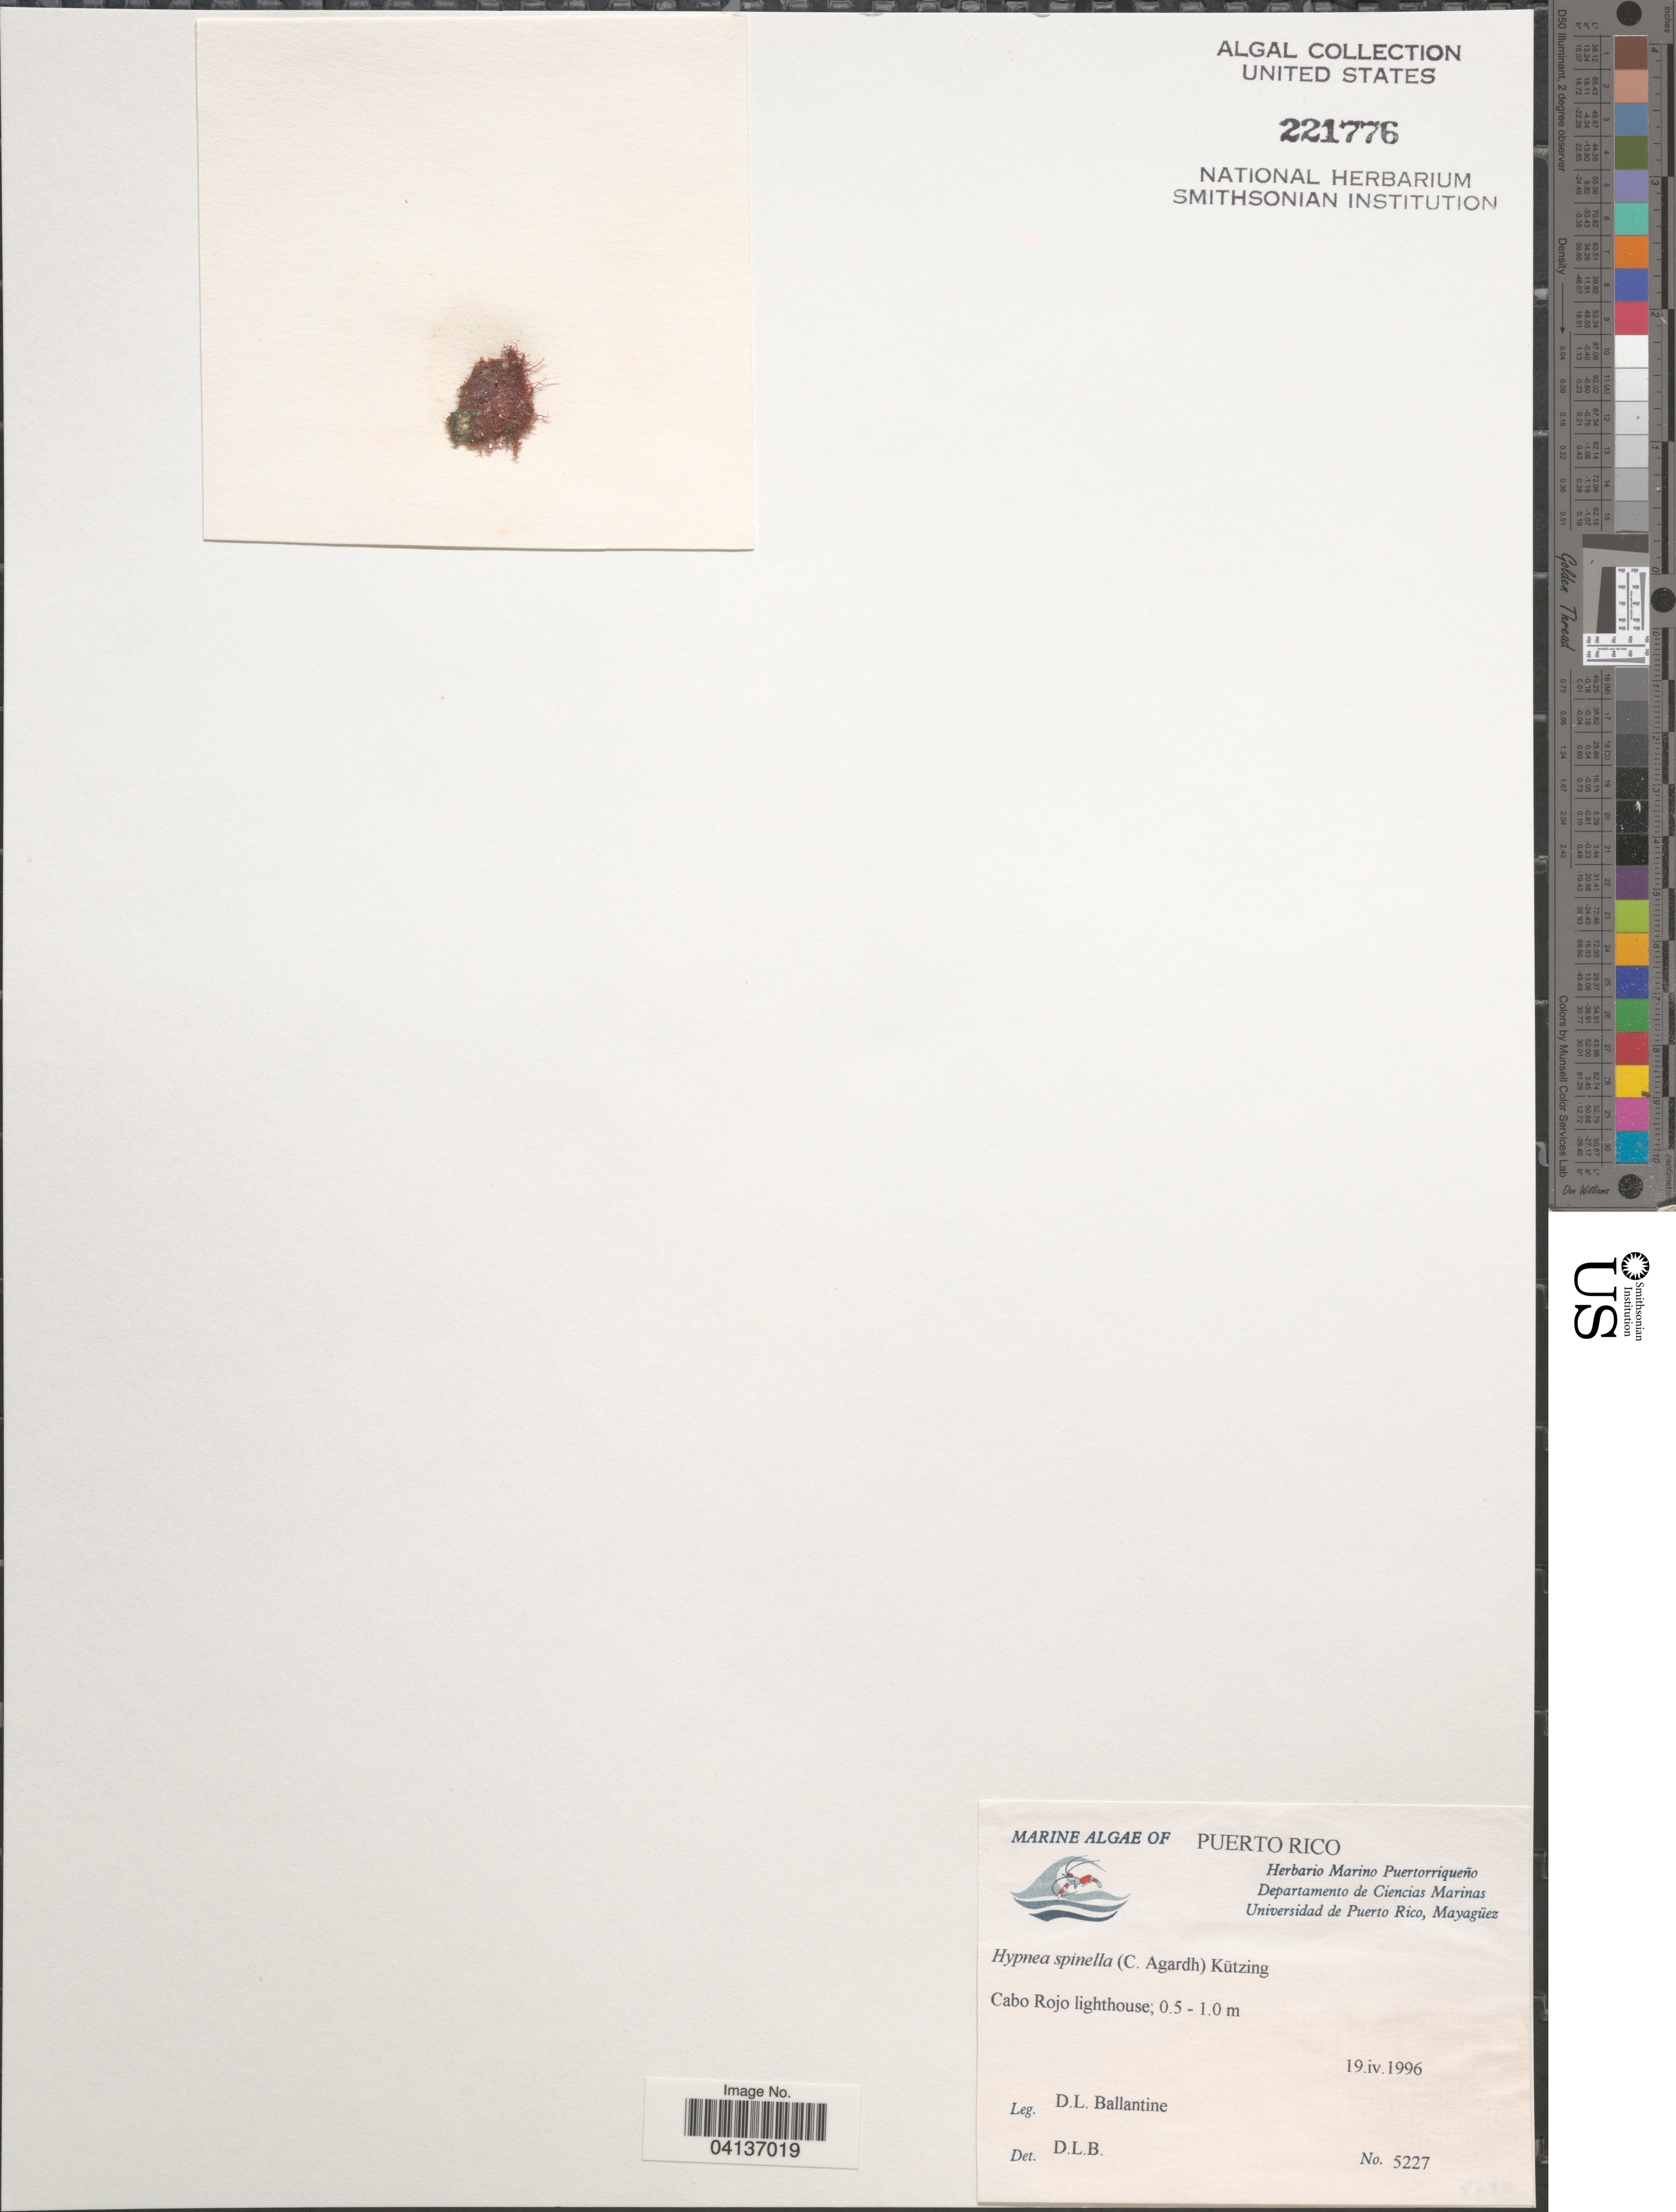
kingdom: Plantae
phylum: Rhodophyta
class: Florideophyceae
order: Gigartinales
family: Cystocloniaceae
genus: Hypnea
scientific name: Hypnea spinella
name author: (C. Agardh) Kütz.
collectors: D.L. Ballantine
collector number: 5227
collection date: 1996-04-19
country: Puerto Rico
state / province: Çabo Rojo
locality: Cabo Rojo lighthouse.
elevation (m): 0.5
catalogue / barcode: US 221776